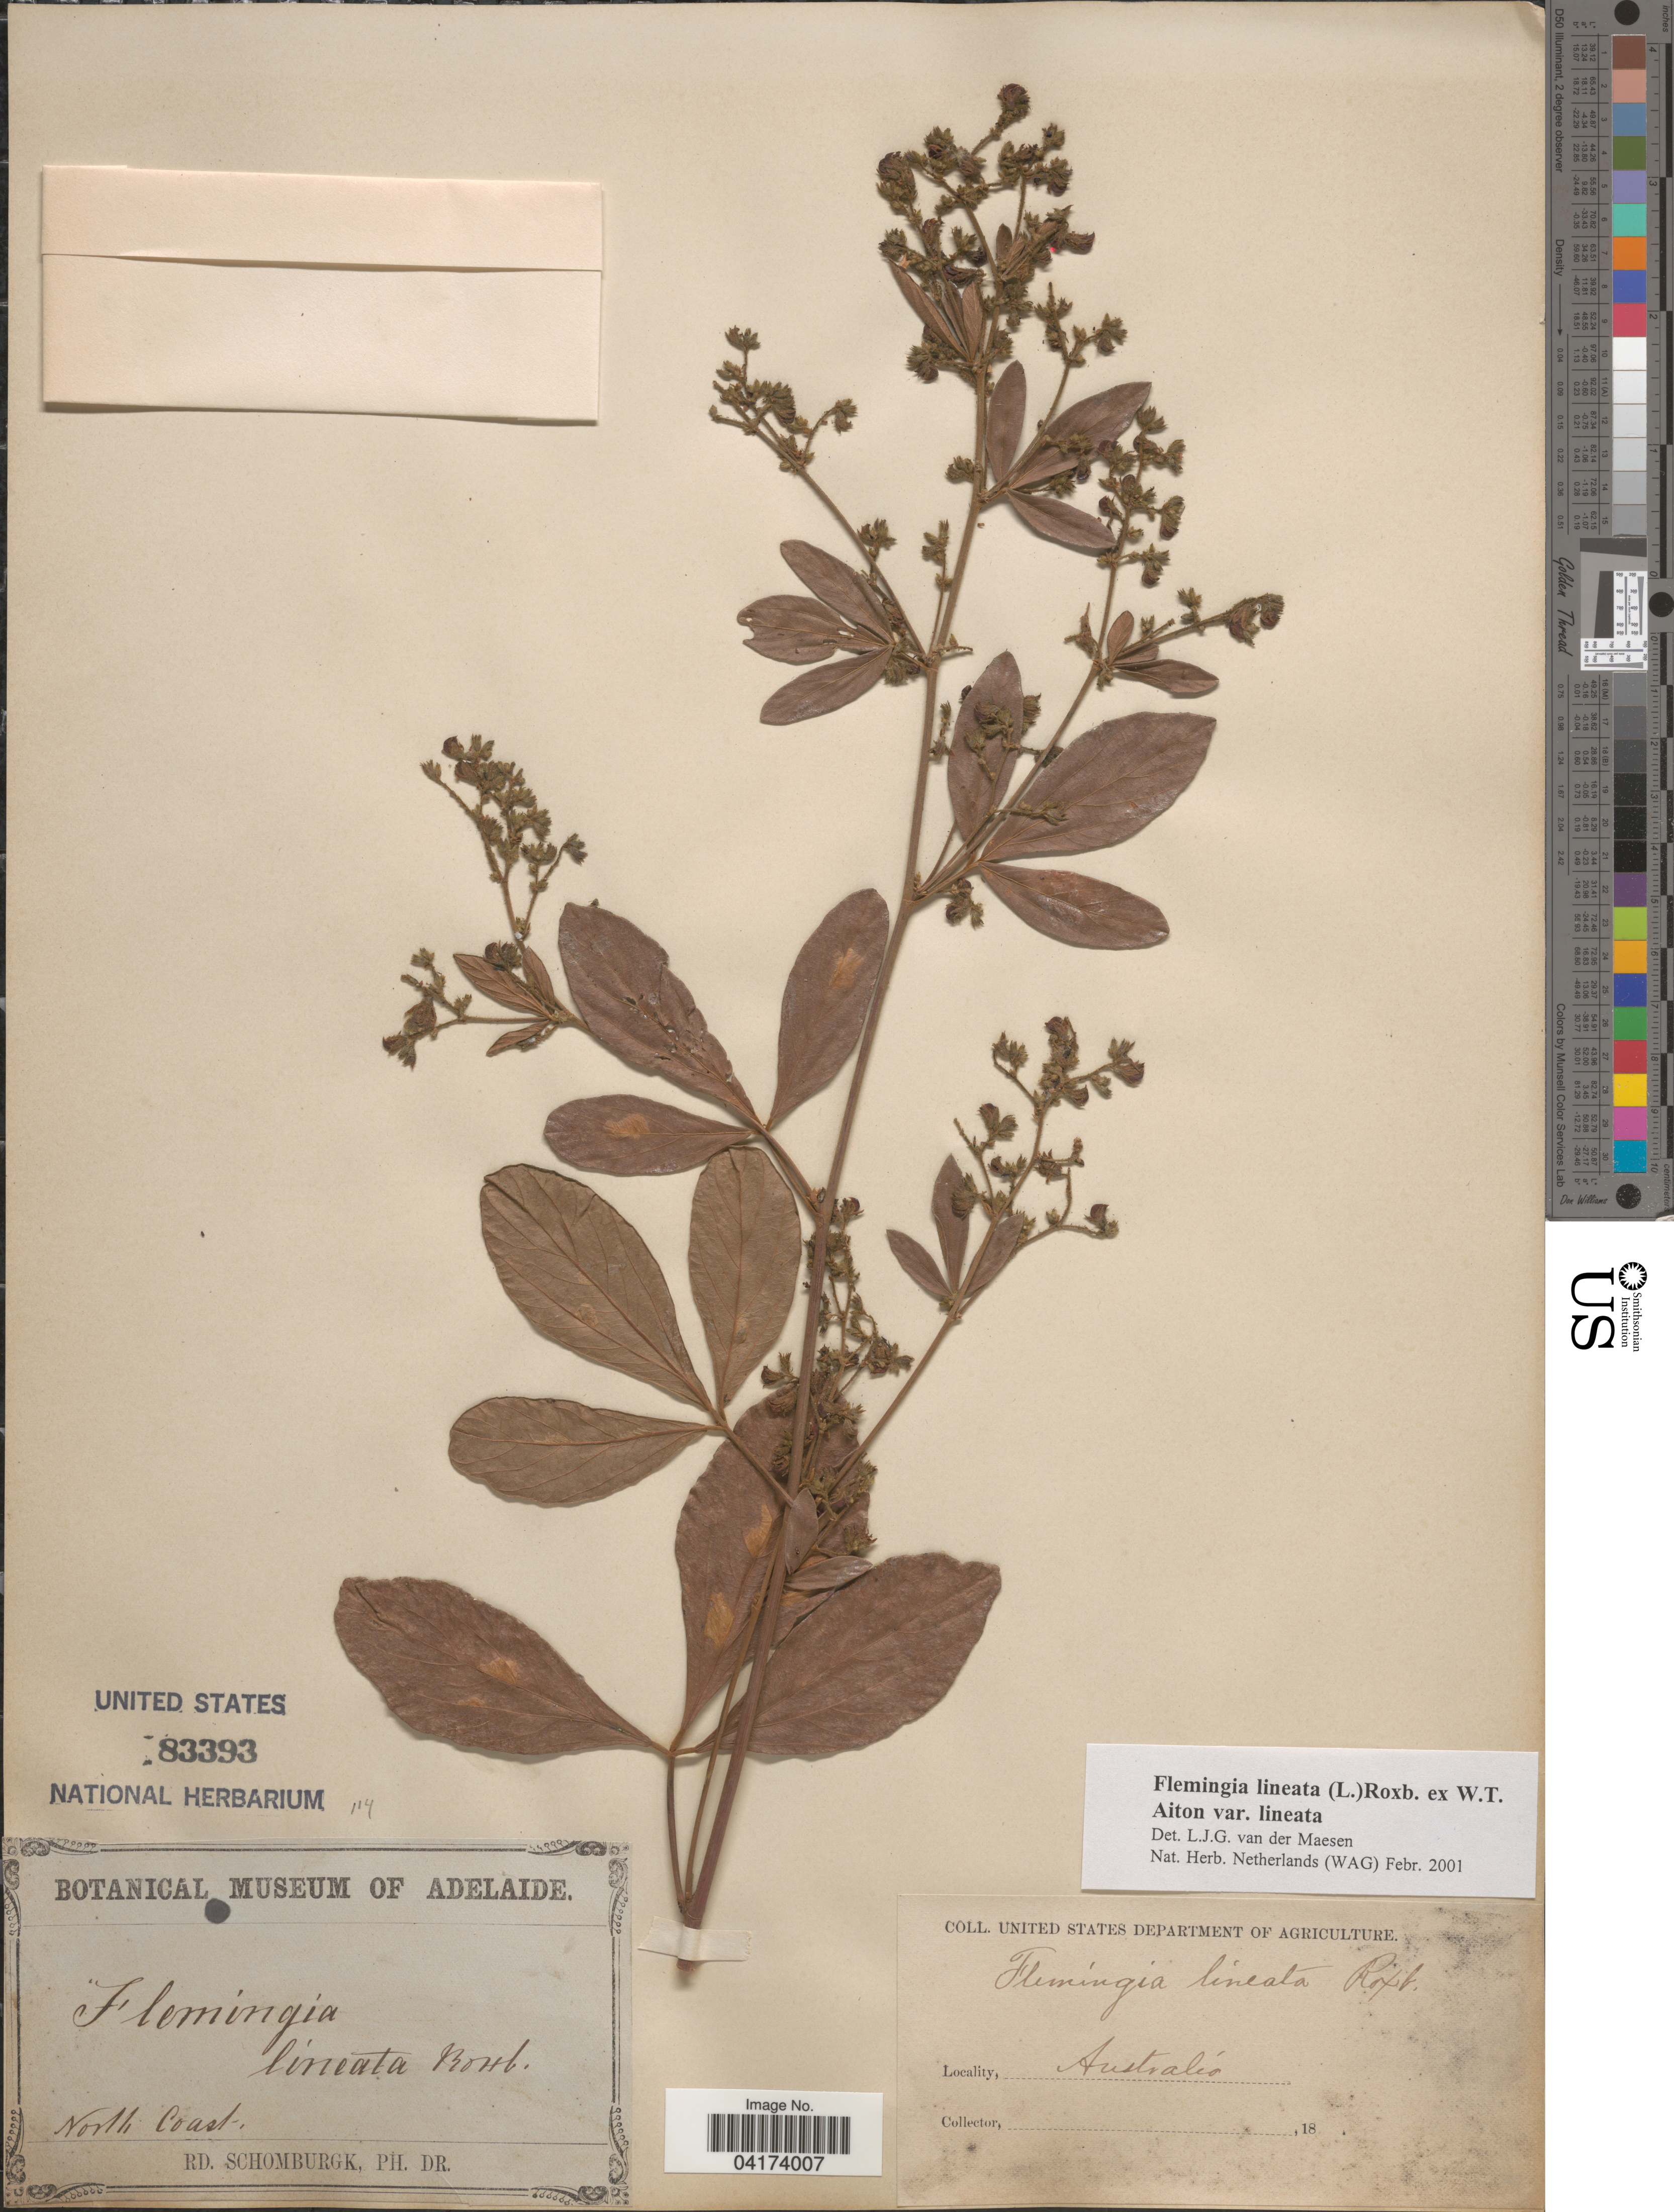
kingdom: Plantae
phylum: Tracheophyta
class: Magnoliopsida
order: Fabales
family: Fabaceae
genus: Flemingia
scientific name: Flemingia lineata var. lineata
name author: (L.) Roxb.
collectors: M. R. Schomburgk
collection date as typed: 18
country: Australia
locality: North Coast.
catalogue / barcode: US 83393